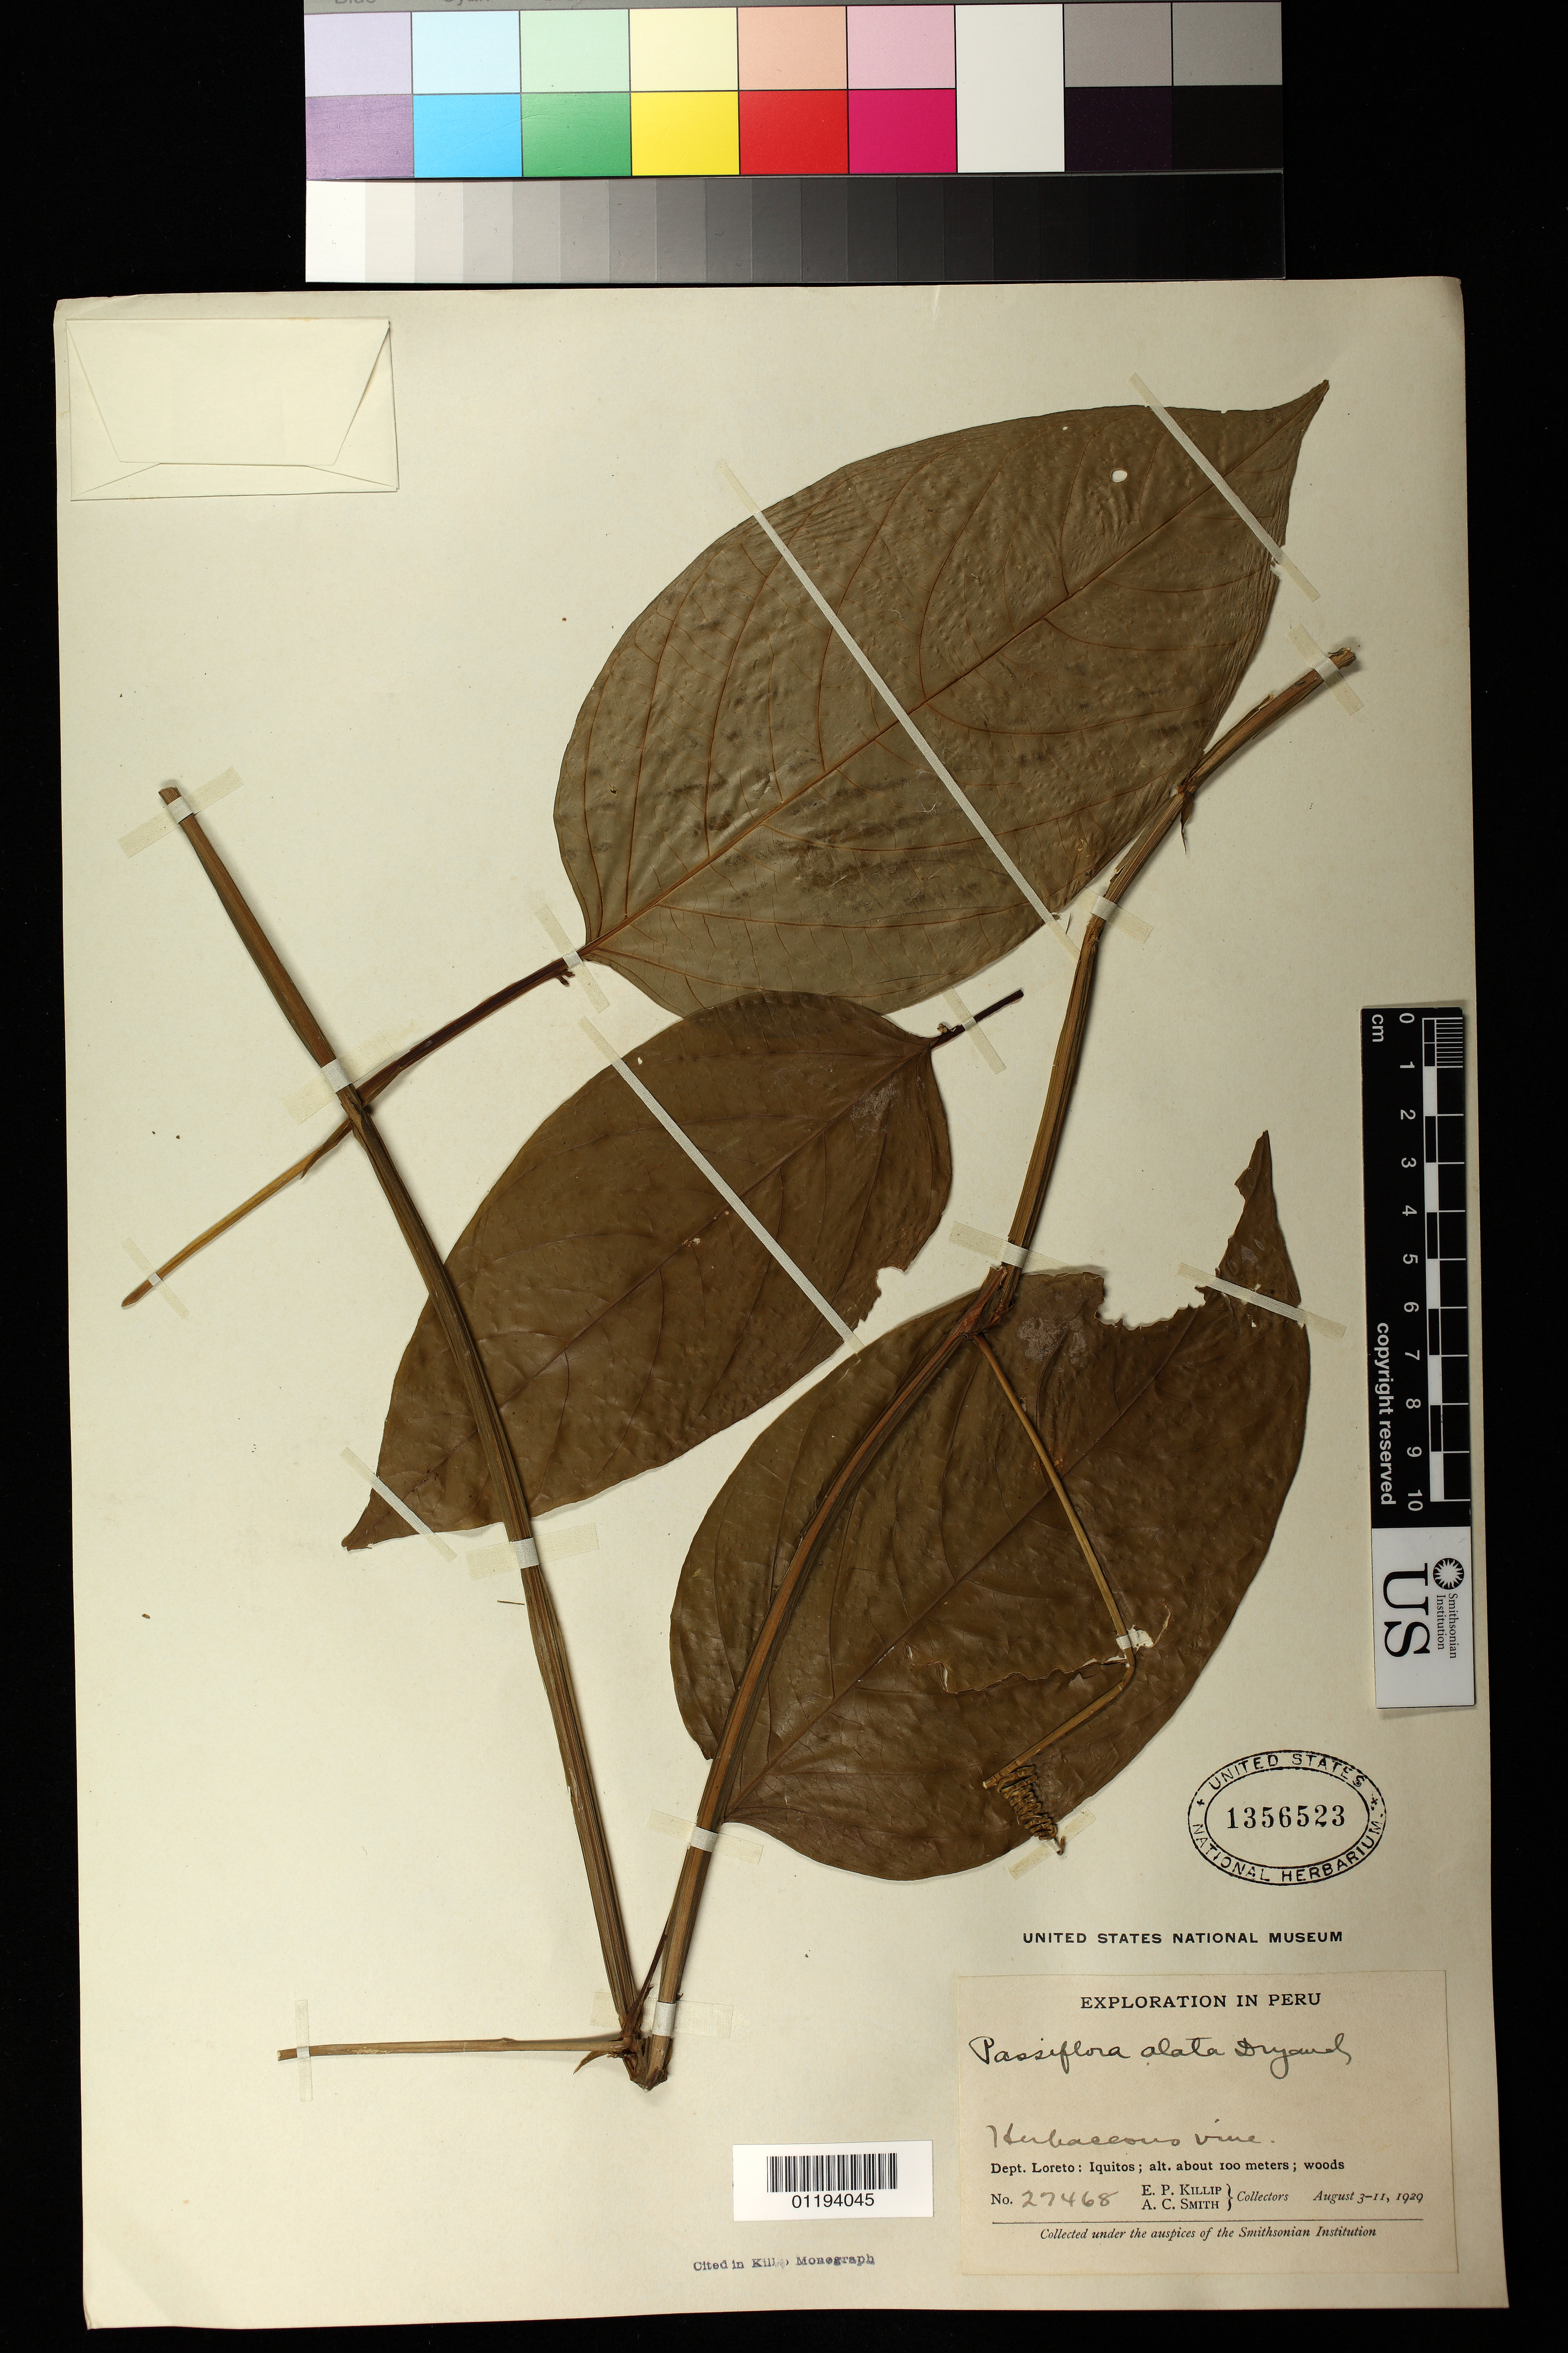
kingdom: Plantae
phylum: Tracheophyta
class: Magnoliopsida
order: Malpighiales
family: Passifloraceae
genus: Passiflora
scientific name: Passiflora alata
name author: Curtis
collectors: E. P. Killip & A. C. Smith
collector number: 27468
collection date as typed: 1929 Aug 03 1929 Aug 11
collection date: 1929-08-03/1929-08-11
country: Peru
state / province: Loreto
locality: Dept. Loreto: Iquitos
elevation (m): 100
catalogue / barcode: US 1356523